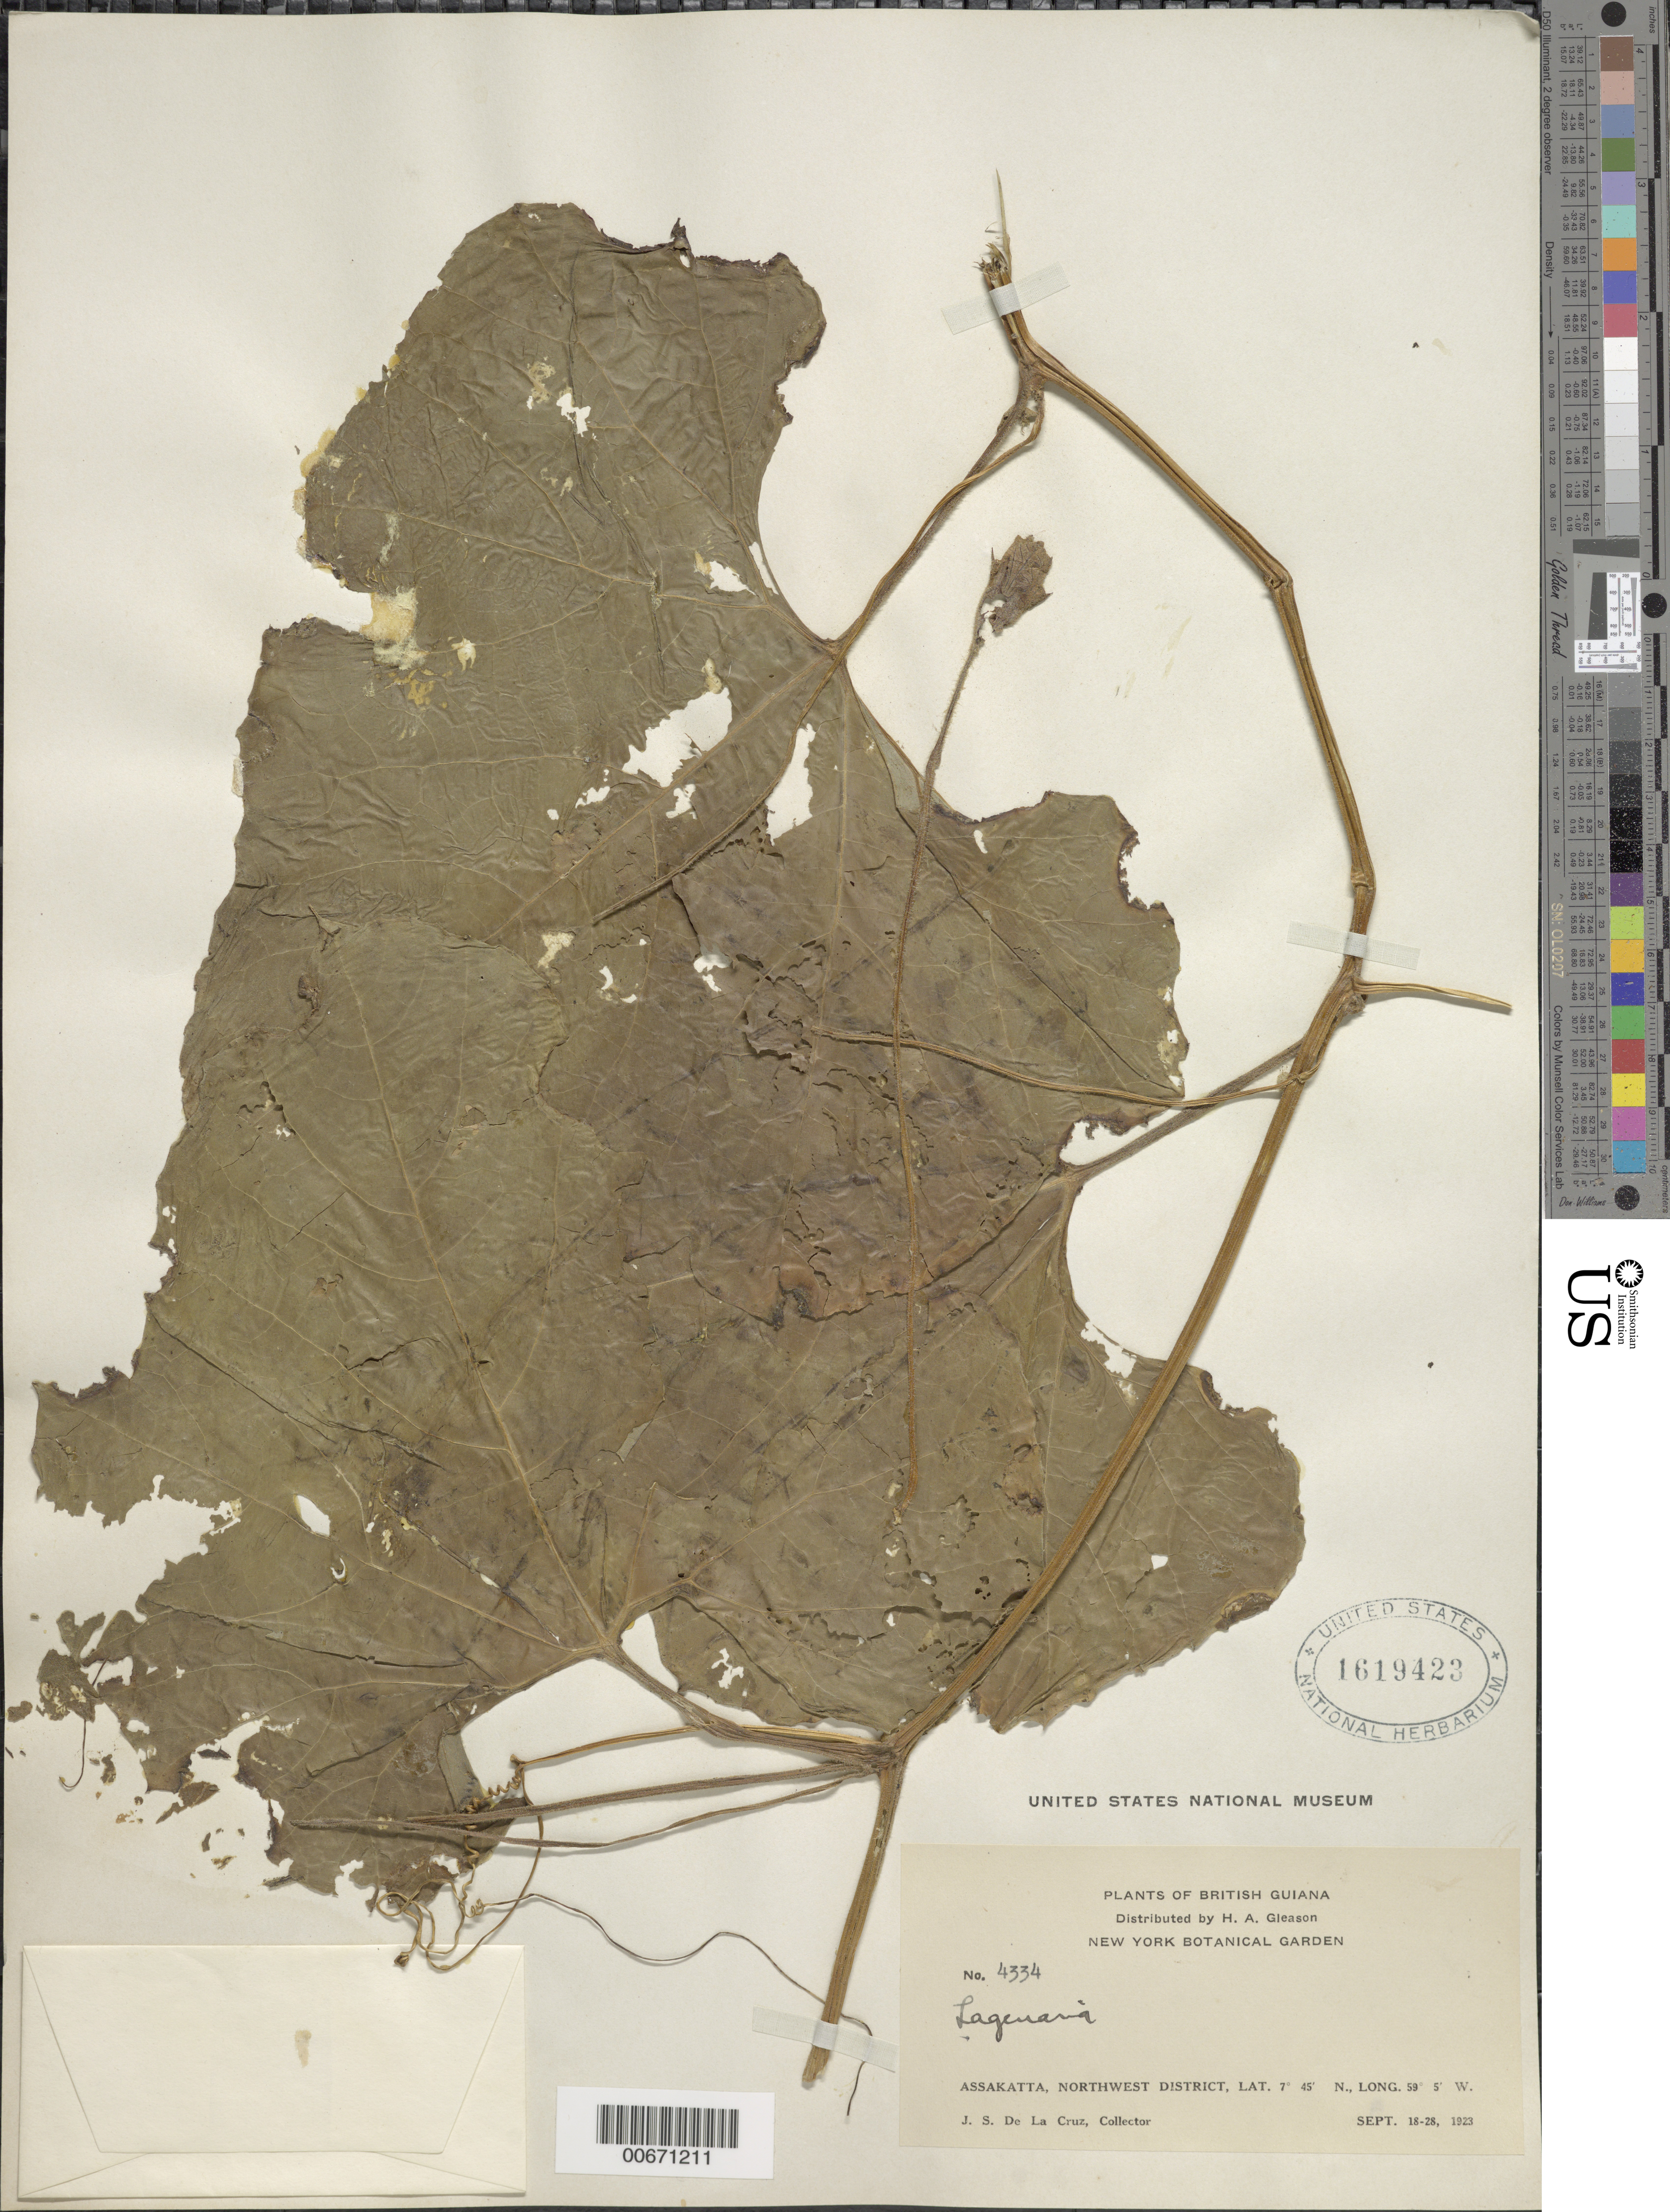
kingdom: Plantae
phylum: Tracheophyta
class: Magnoliopsida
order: Cucurbitales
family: Cucurbitaceae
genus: Lagenaria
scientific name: Lagenaria siceraria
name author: (Molina) Standl.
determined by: Nee, Michael H.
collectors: J. S. de la Cruz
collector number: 4334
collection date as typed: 18-Sep-23 to 28-Sep-23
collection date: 1923-09-18/1923-09-28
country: Guyana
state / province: Barima-Waini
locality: Assakatta, NW District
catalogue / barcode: US 1619423